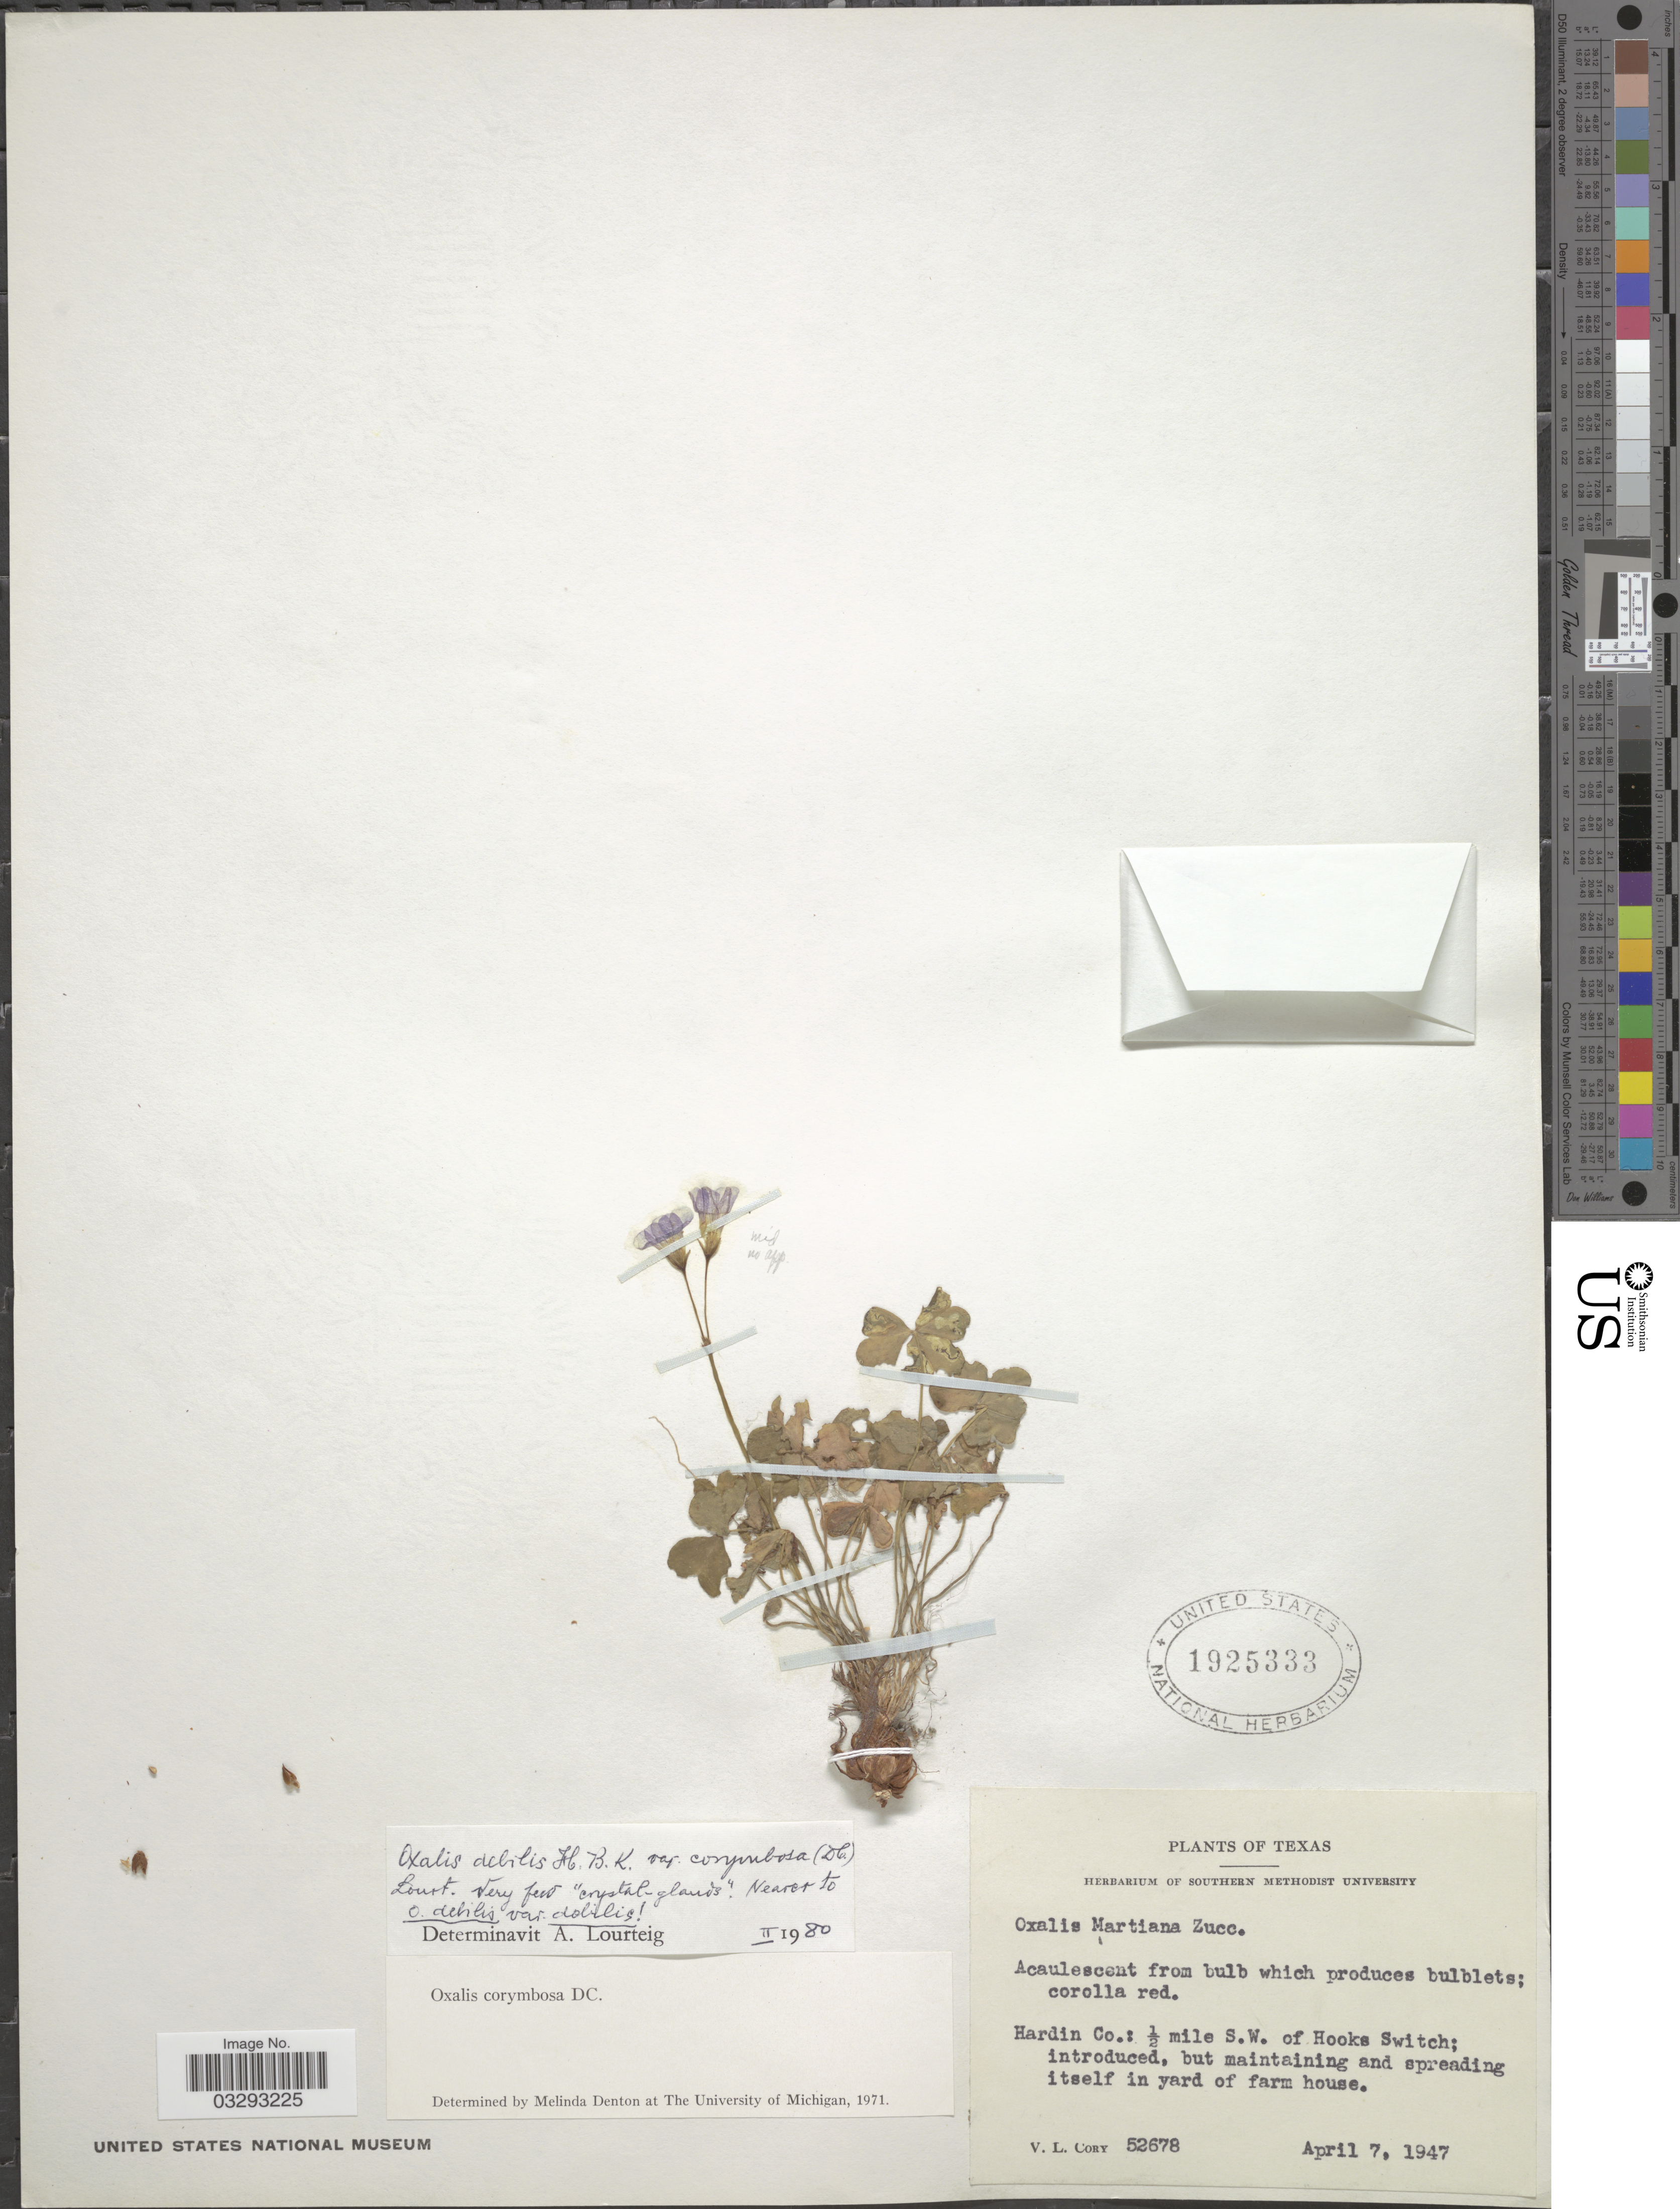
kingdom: Plantae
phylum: Tracheophyta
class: Magnoliopsida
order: Oxalidales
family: Oxalidaceae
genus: Oxalis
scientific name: Oxalis debilis var. corymbosa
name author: (DC.) Lourteig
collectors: V. Cory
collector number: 52678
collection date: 1947-04-07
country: United States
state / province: Texas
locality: Hardin Co.: ½ mile S.W. of Hooks Switch.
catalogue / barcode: US 1925333